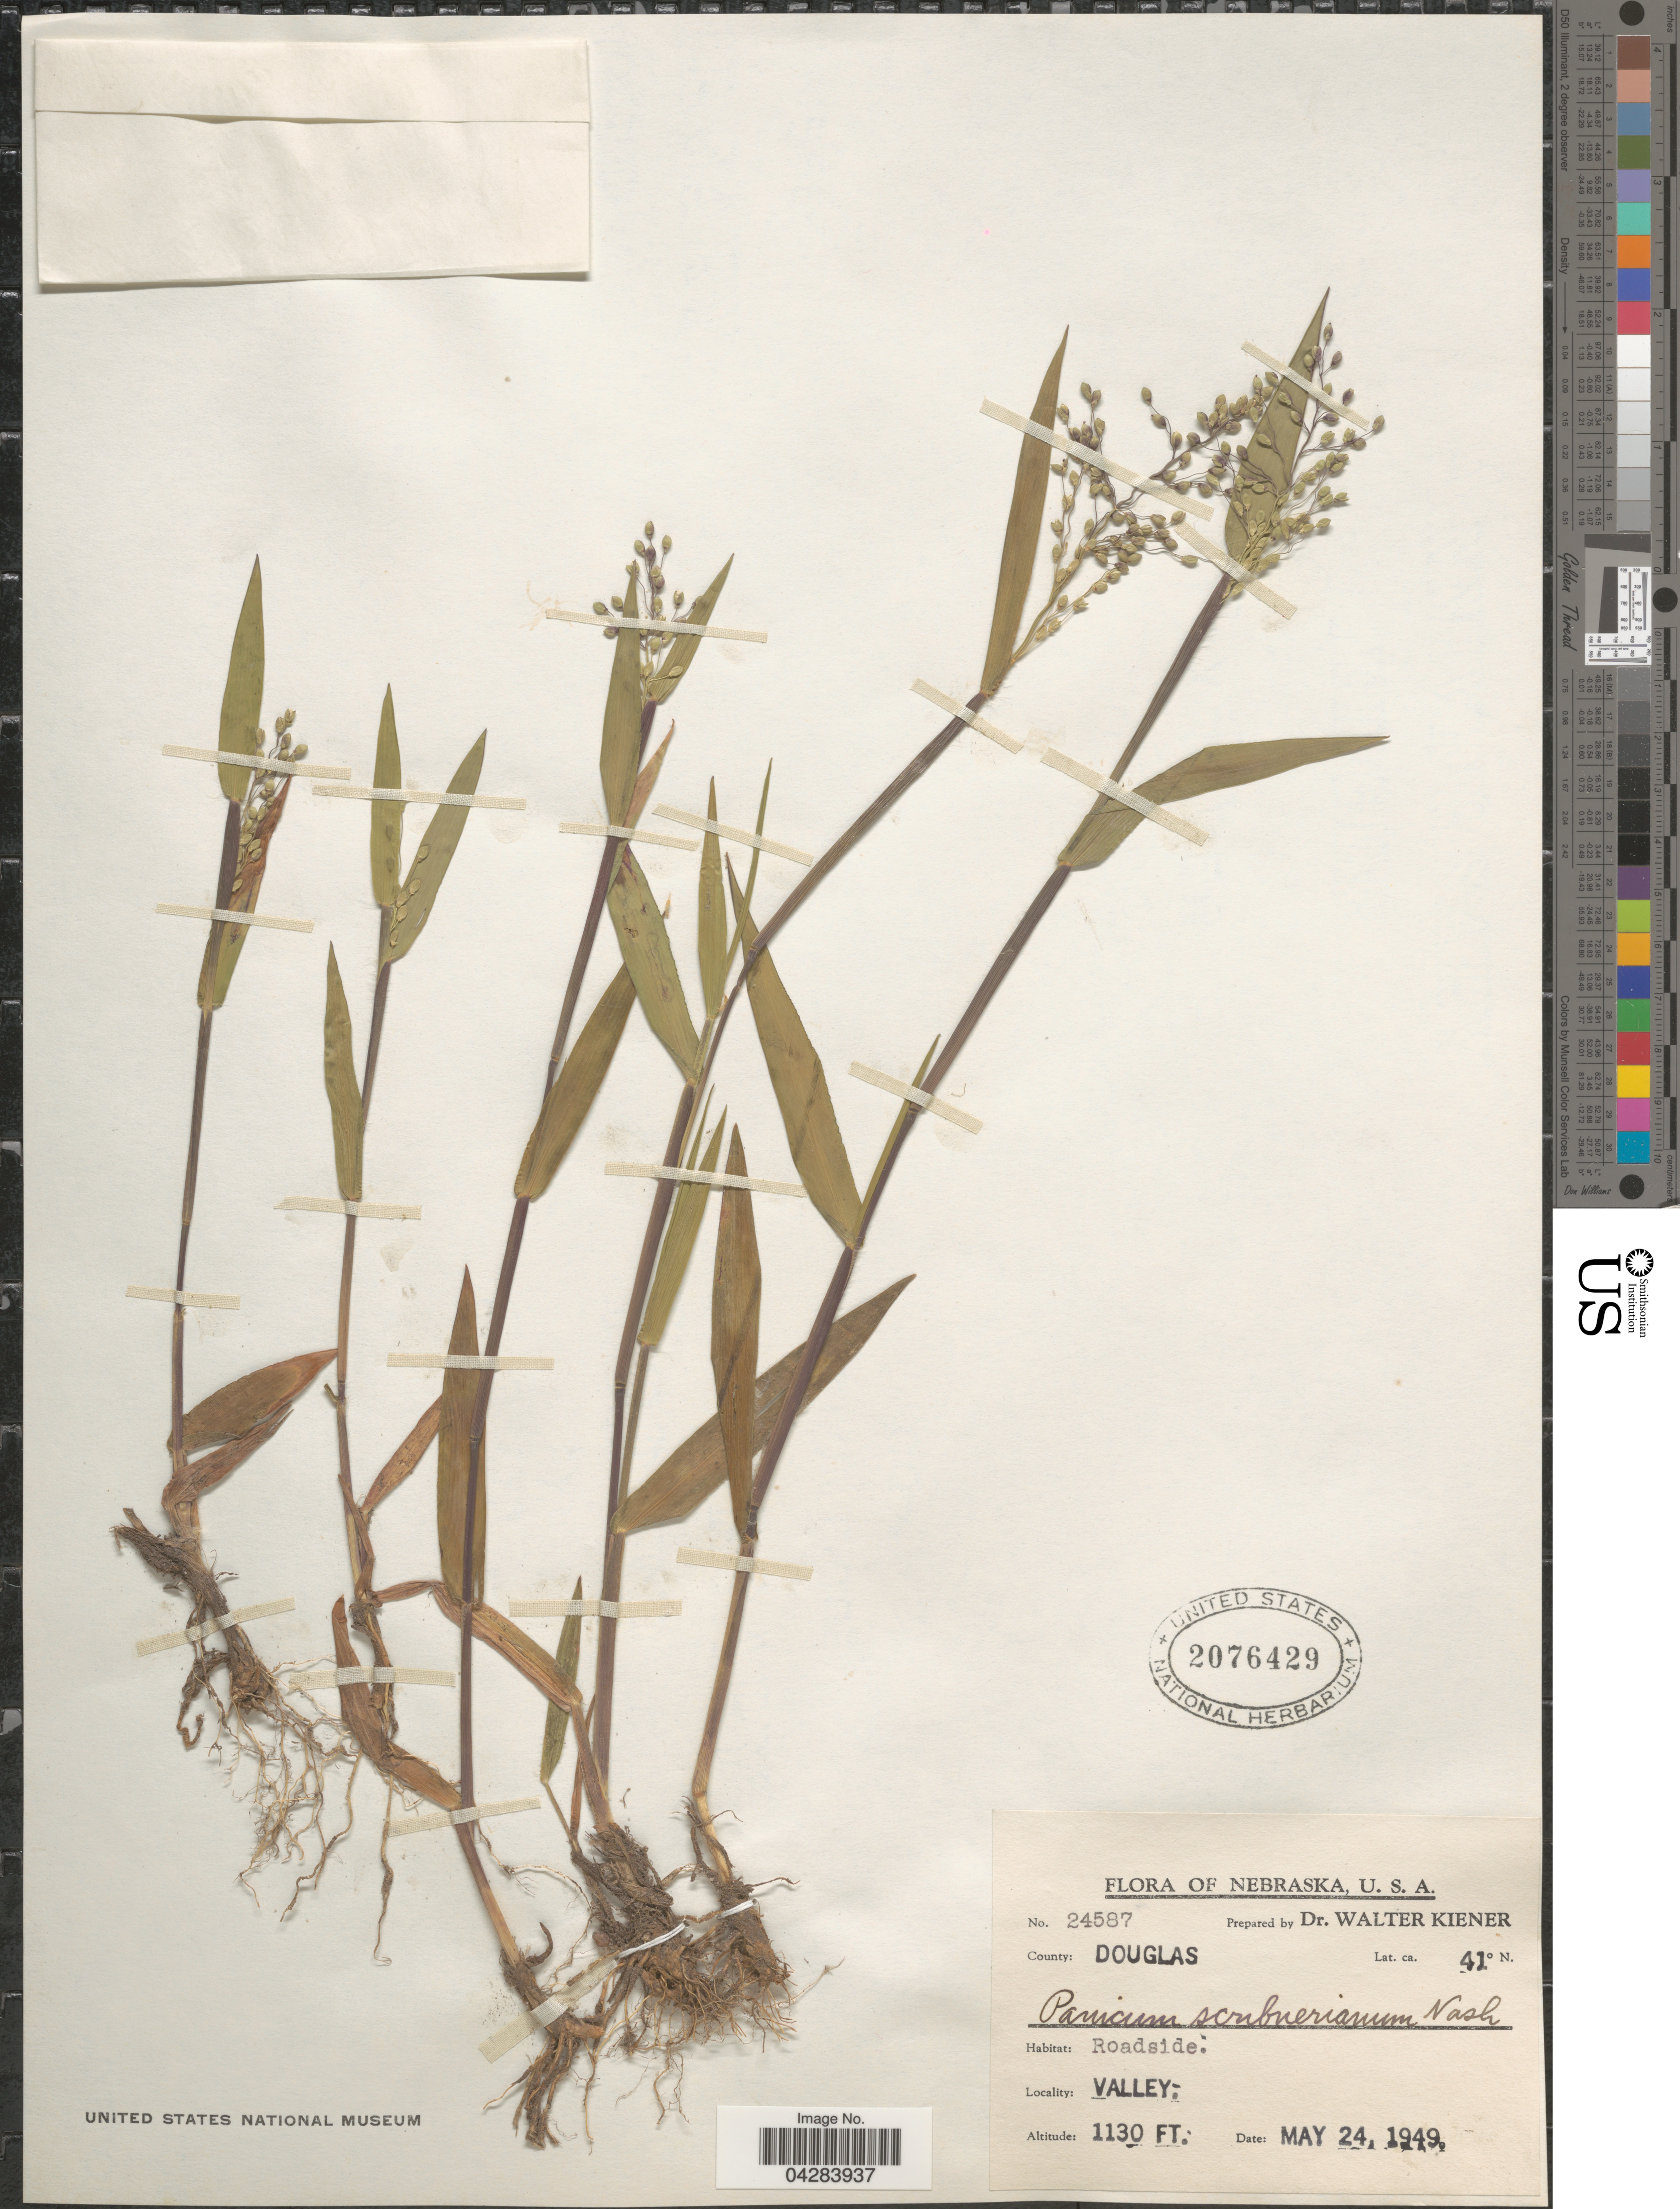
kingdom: Plantae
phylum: Tracheophyta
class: Liliopsida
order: Poales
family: Poaceae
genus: Dichanthelium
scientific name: Dichanthelium oligosanthes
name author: (Schult.) Gould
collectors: W. Kiener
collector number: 24587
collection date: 1949-05-24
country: United States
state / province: Nebraska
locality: County: Douglas. Valley.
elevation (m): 344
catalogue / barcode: US 2076429